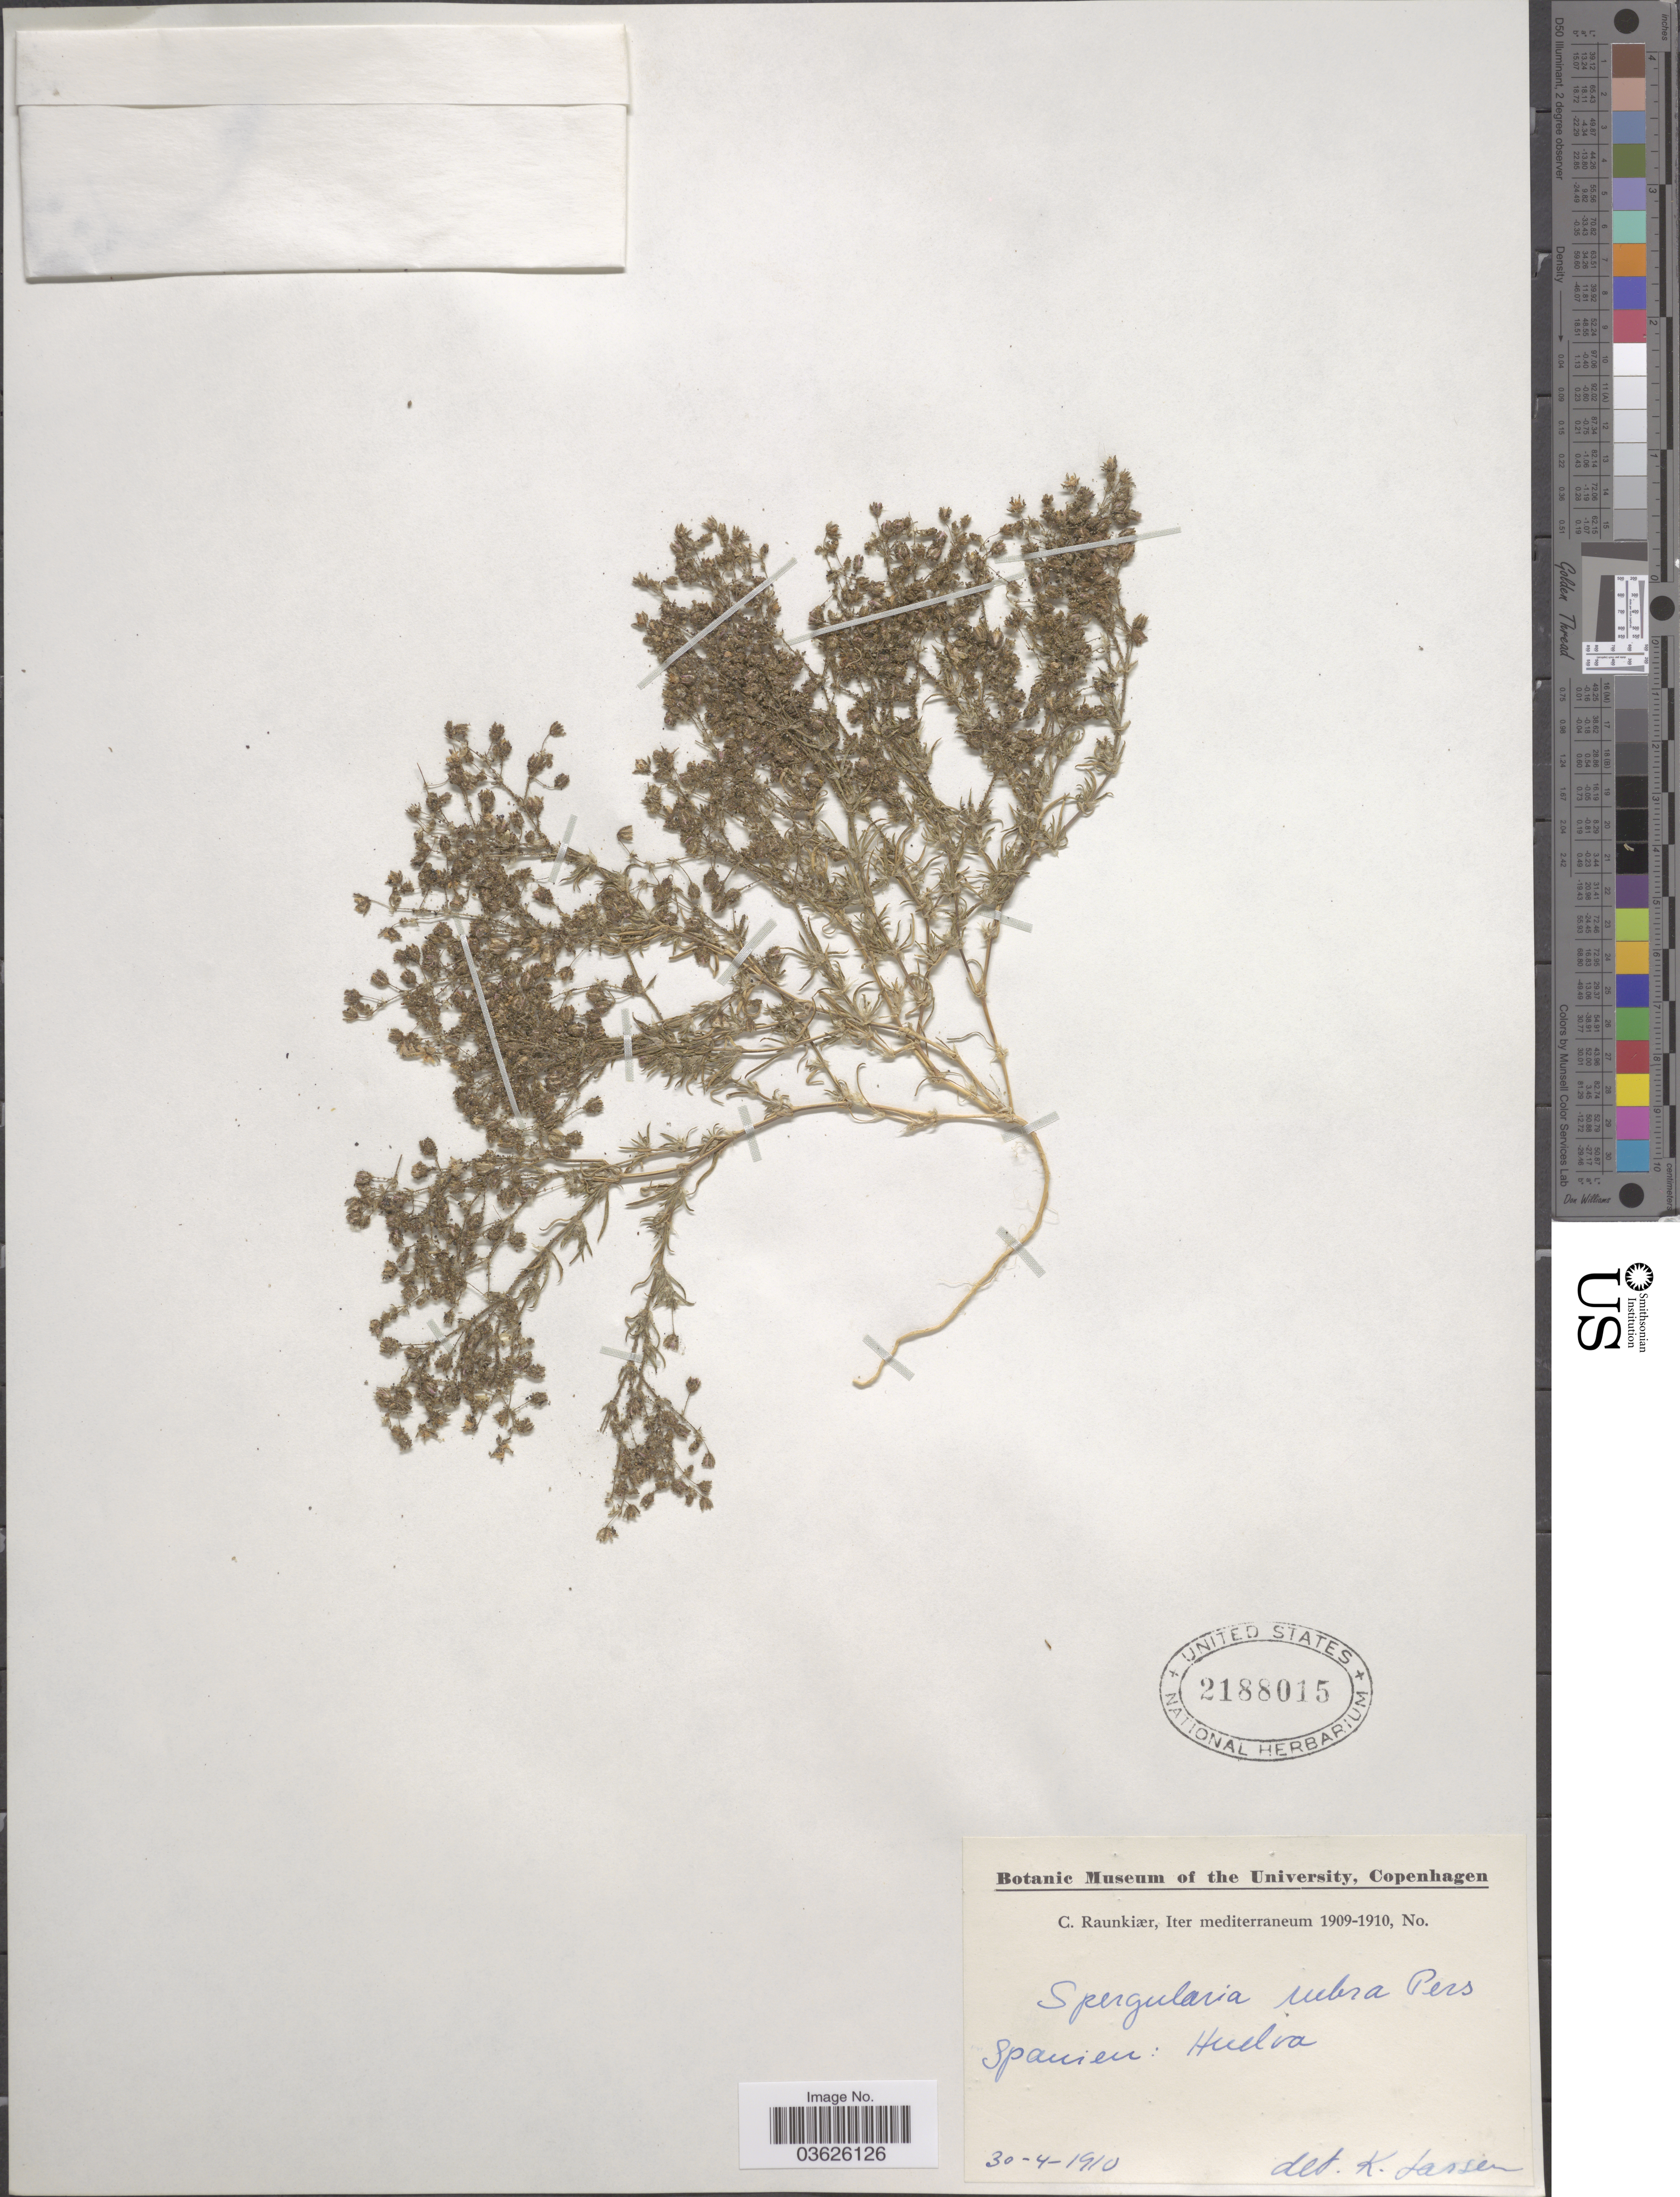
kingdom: Plantae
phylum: Tracheophyta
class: Magnoliopsida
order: Caryophyllales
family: Caryophyllaceae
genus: Spergularia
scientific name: Spergularia rubra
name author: (L.) J. Presl & C. Presl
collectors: C. Raunkiær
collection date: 1910-04-30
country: Spain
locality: Huelva.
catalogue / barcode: US 2188015